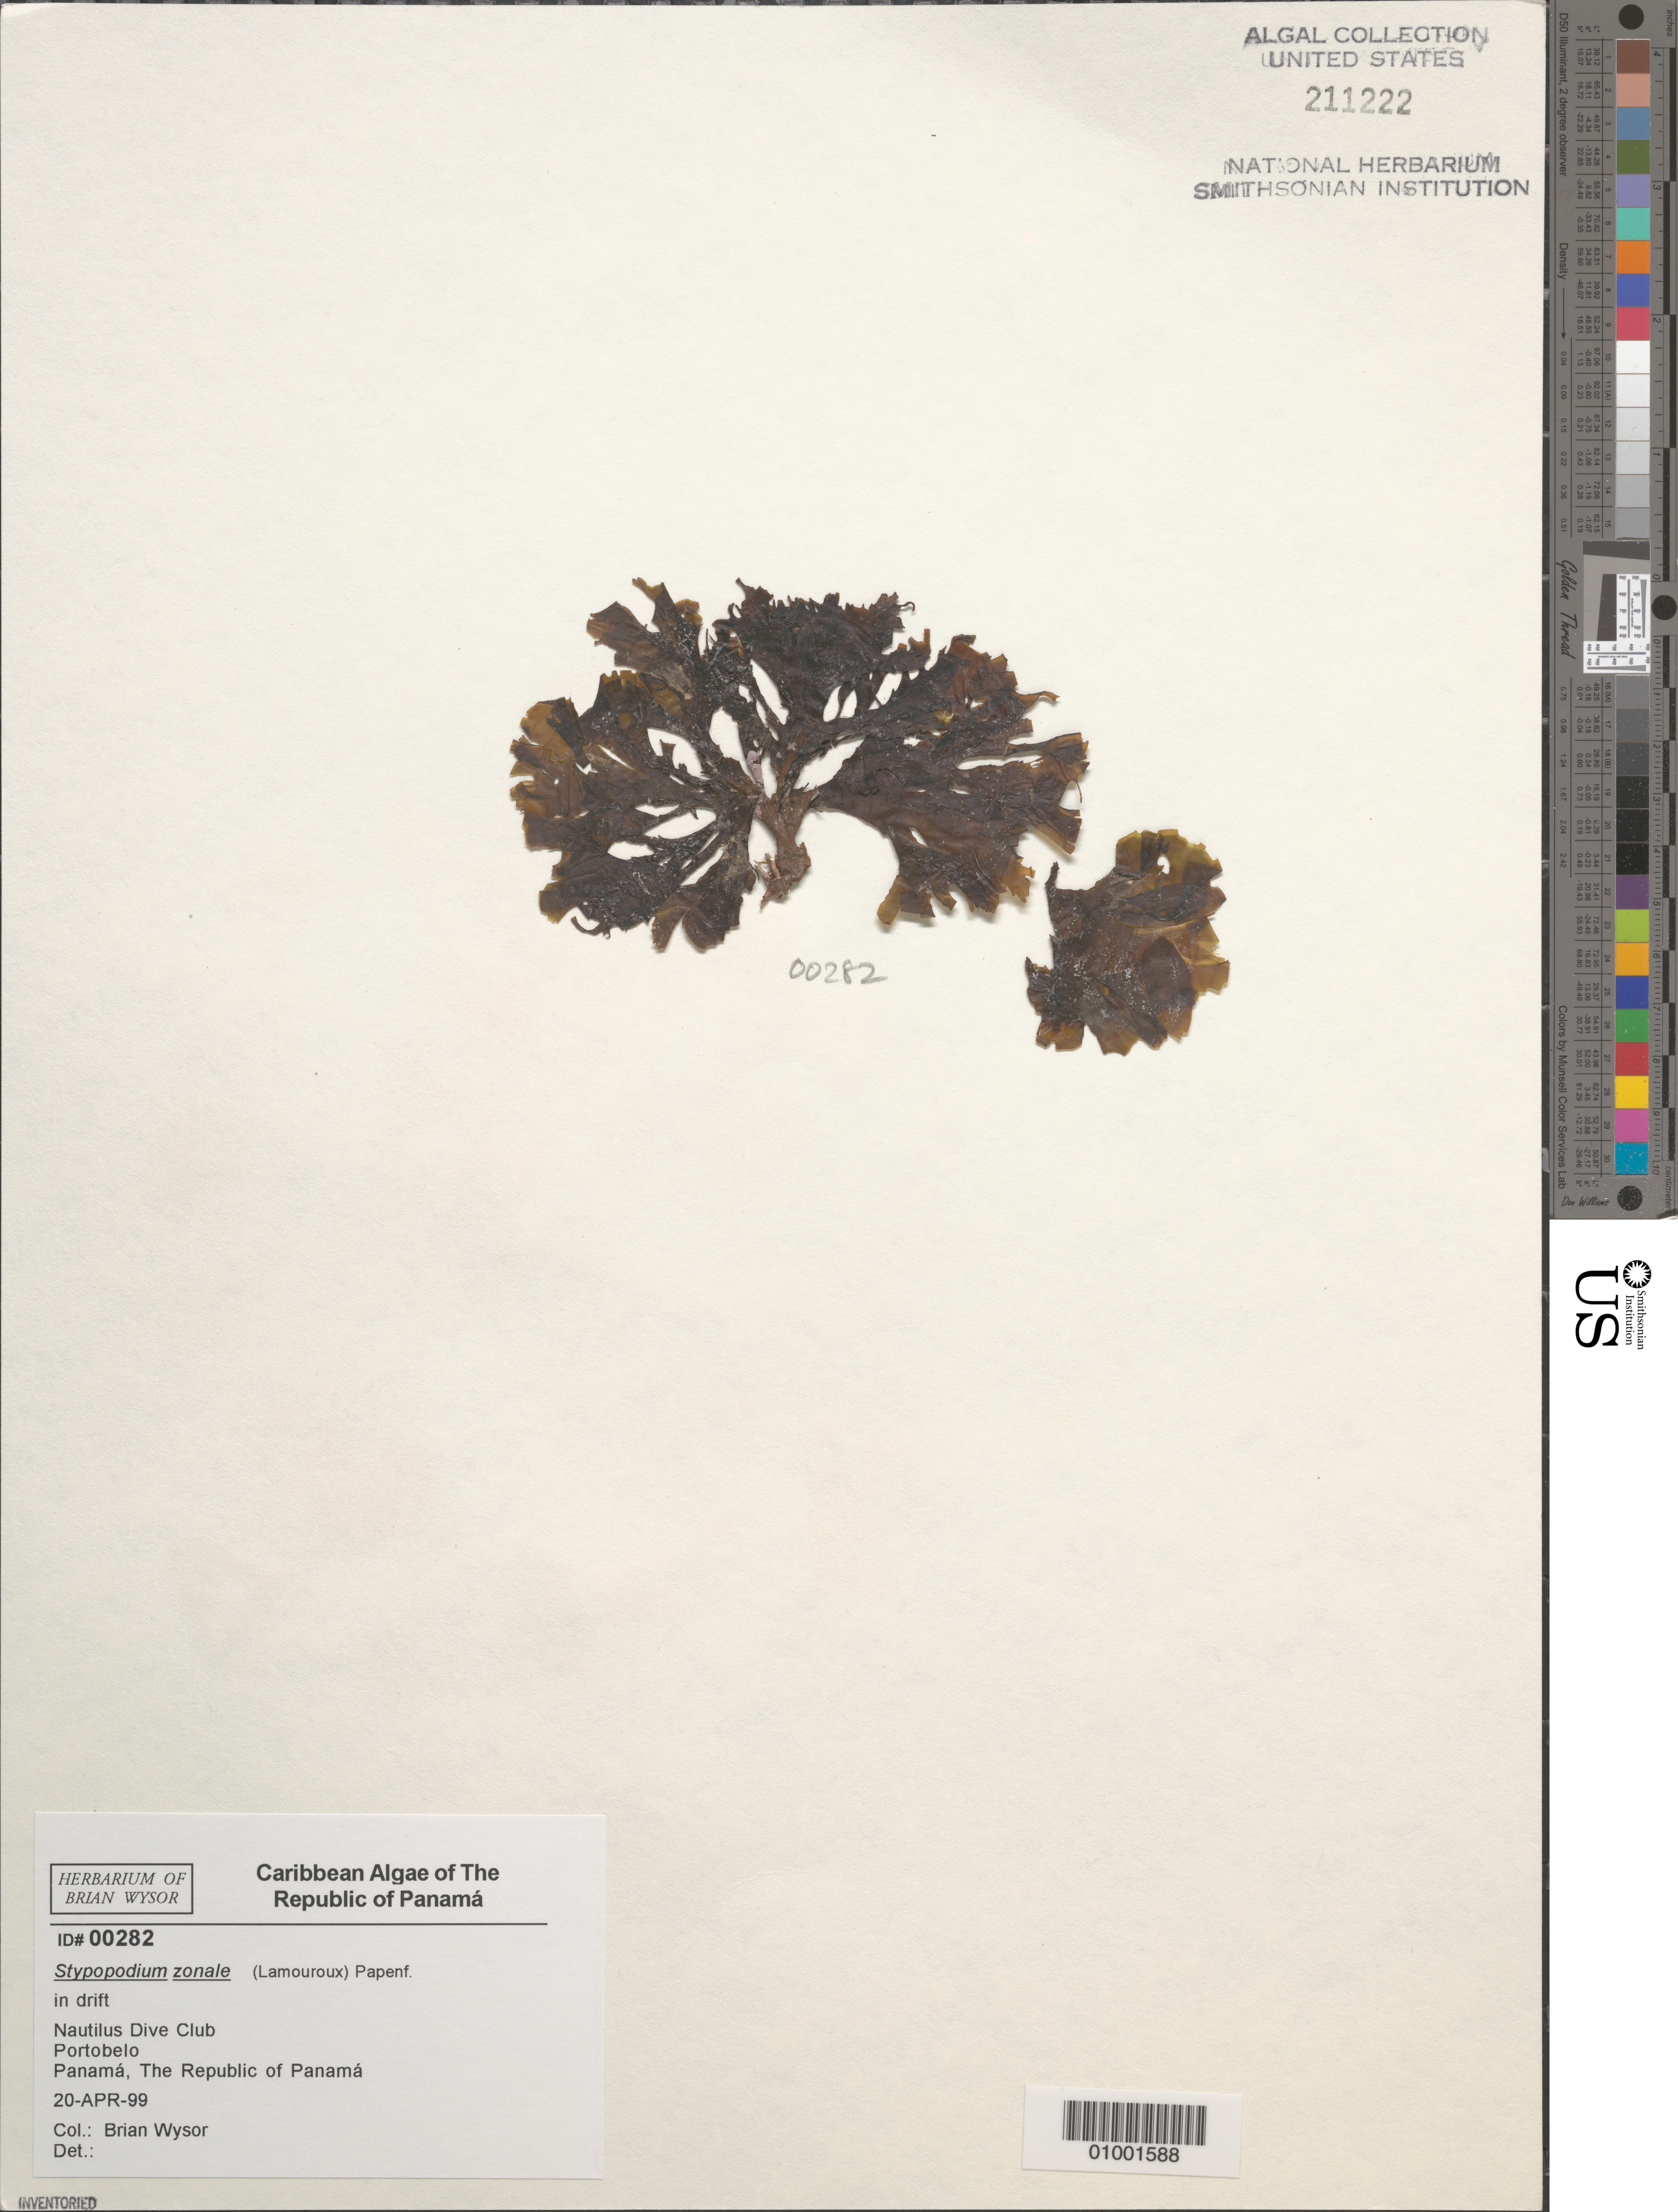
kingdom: Chromista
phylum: Ochrophyta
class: Phaeophyceae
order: Dictyotales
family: Dictyotaceae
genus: Stypopodium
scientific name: Stypopodium zonale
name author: (J.V.Lamouroux) Papenf.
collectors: B. Wysor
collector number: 00282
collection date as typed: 20 Apr 1999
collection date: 1999-04-20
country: Panama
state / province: Panamá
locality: Nautilus Dive Club, Portobelo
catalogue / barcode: US 211222